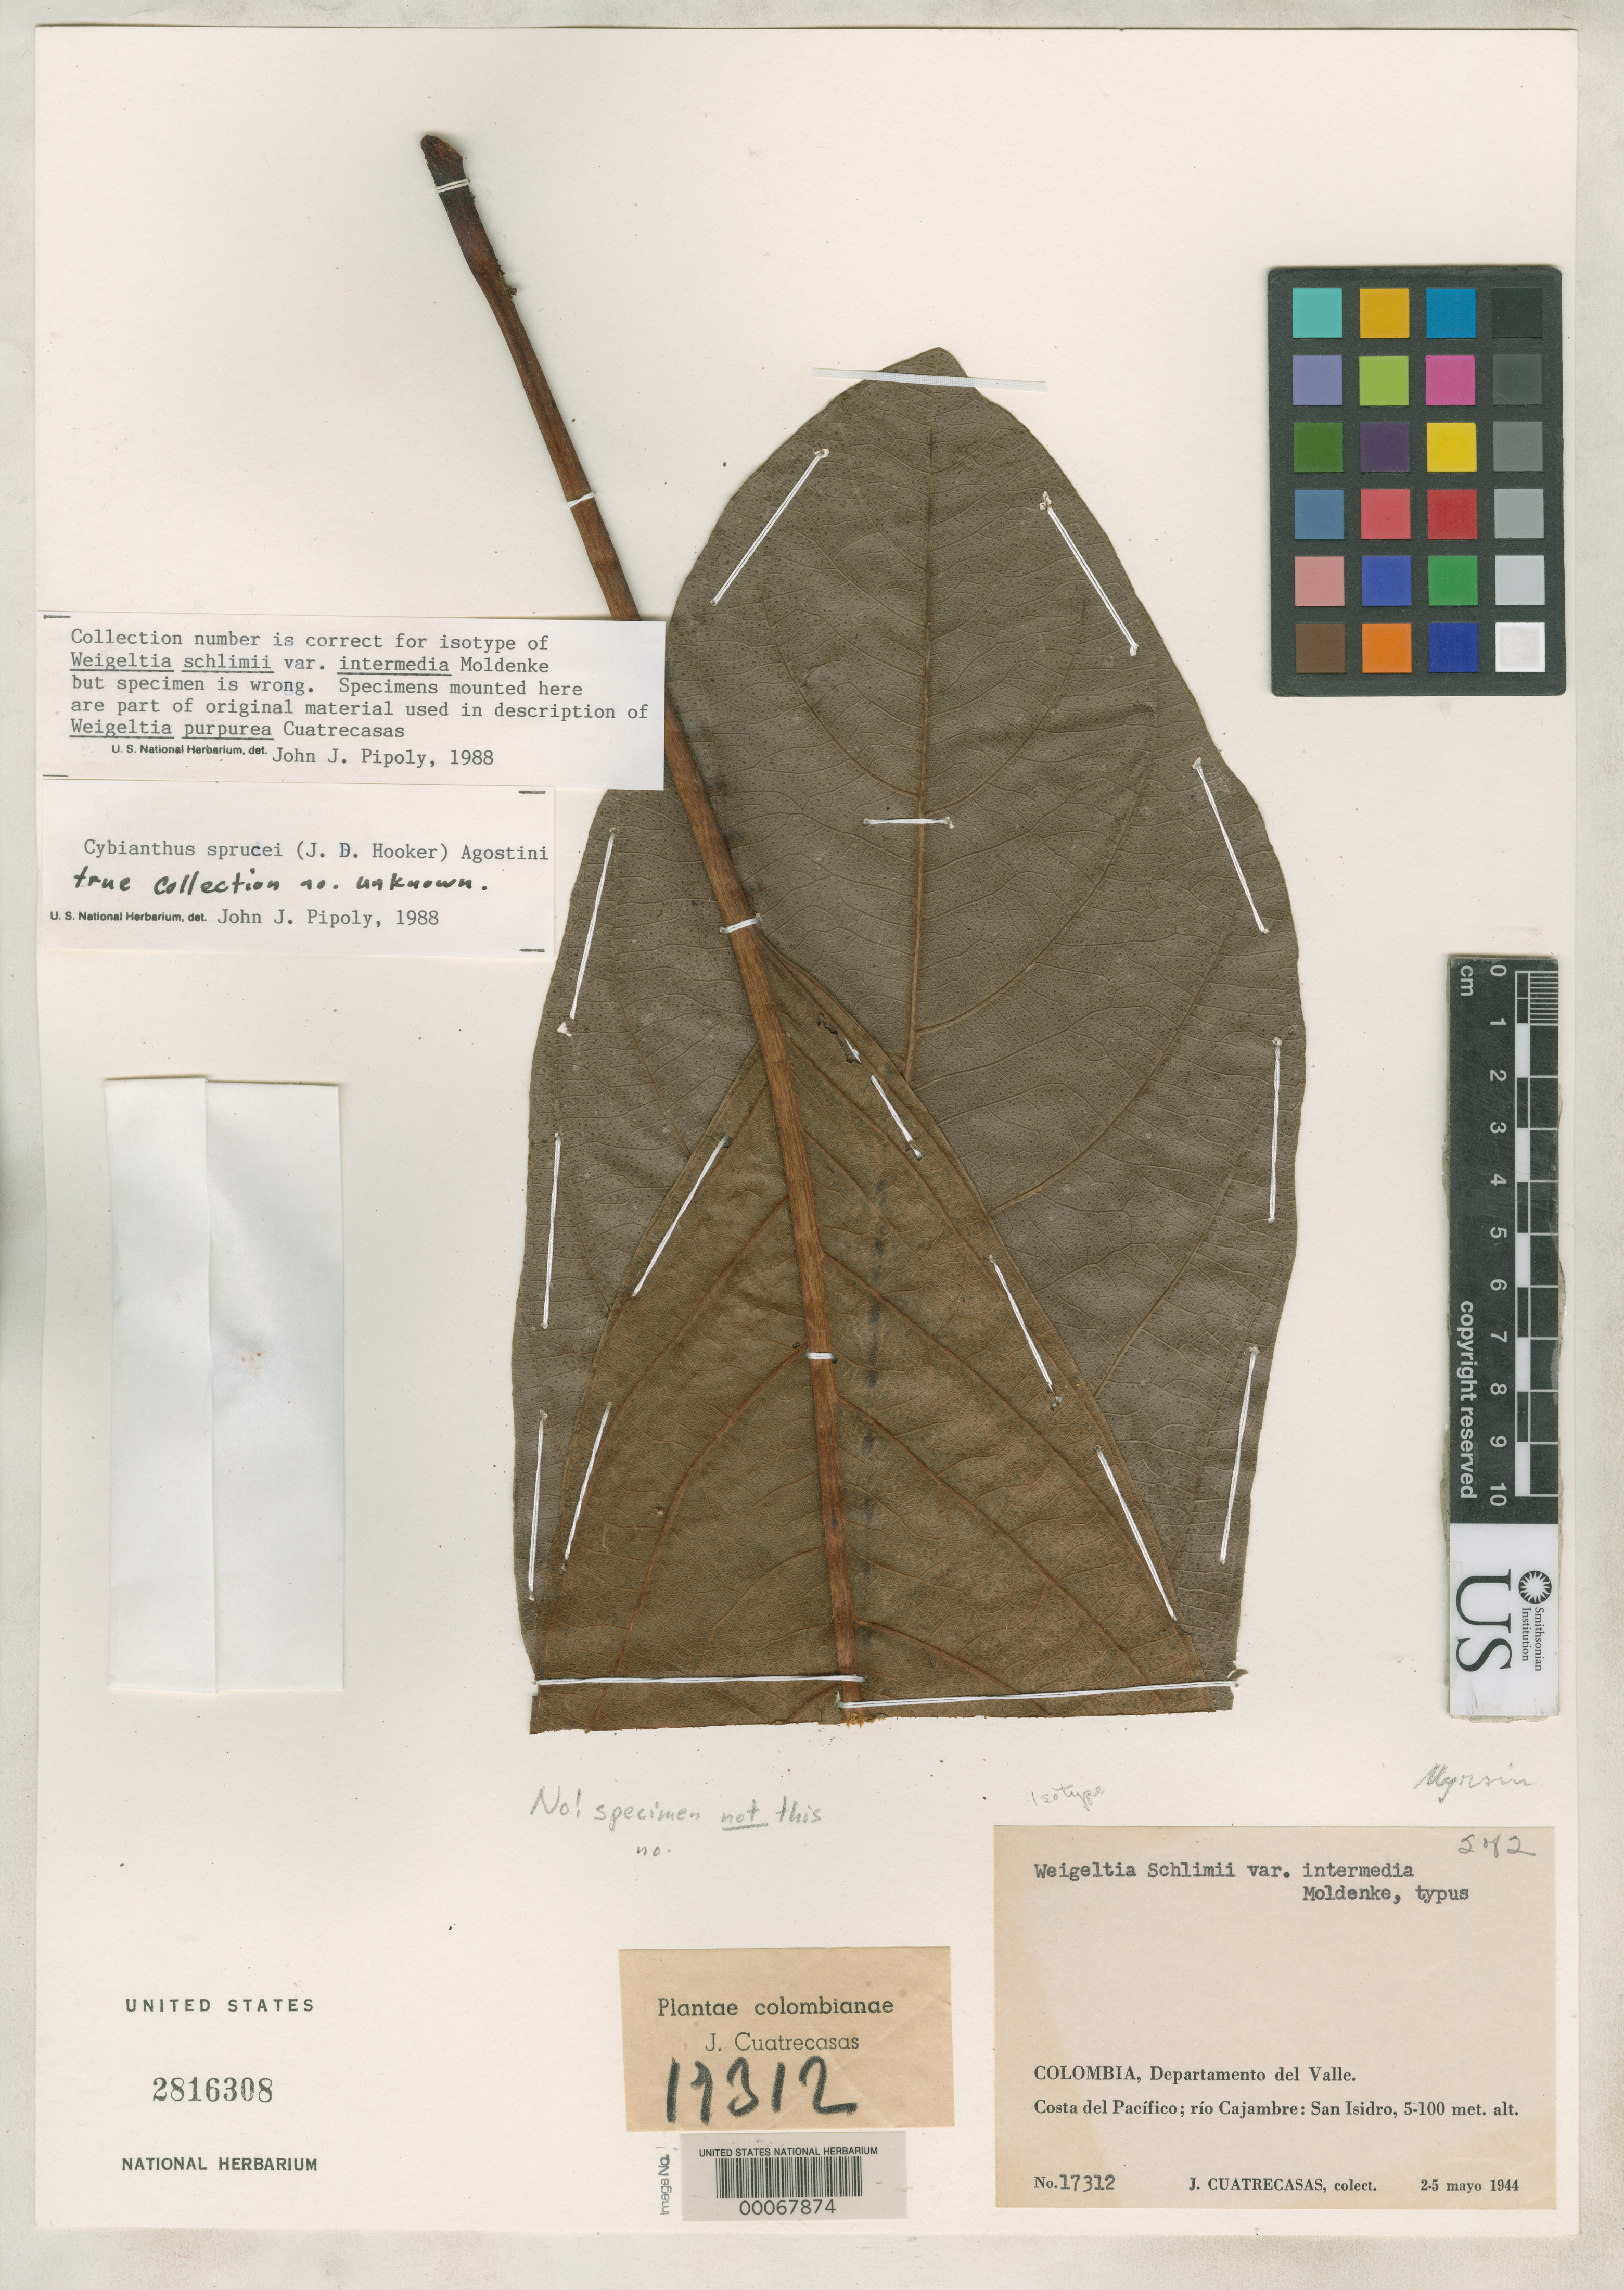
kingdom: Plantae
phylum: Tracheophyta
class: Magnoliopsida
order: Ericales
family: Primulaceae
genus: Weigeltia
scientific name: Weigeltia schlimii var. intermedia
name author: Moldenke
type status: Isotype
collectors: J. Cuatrecasas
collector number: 17312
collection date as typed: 02 May 1944 to 05 May 1944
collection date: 1944-05-02/1944-05-05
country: Colombia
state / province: Valle del Cauca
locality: Pacific Coast, Rio Cajambre, San Isidro.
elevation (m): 5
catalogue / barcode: US 2816308